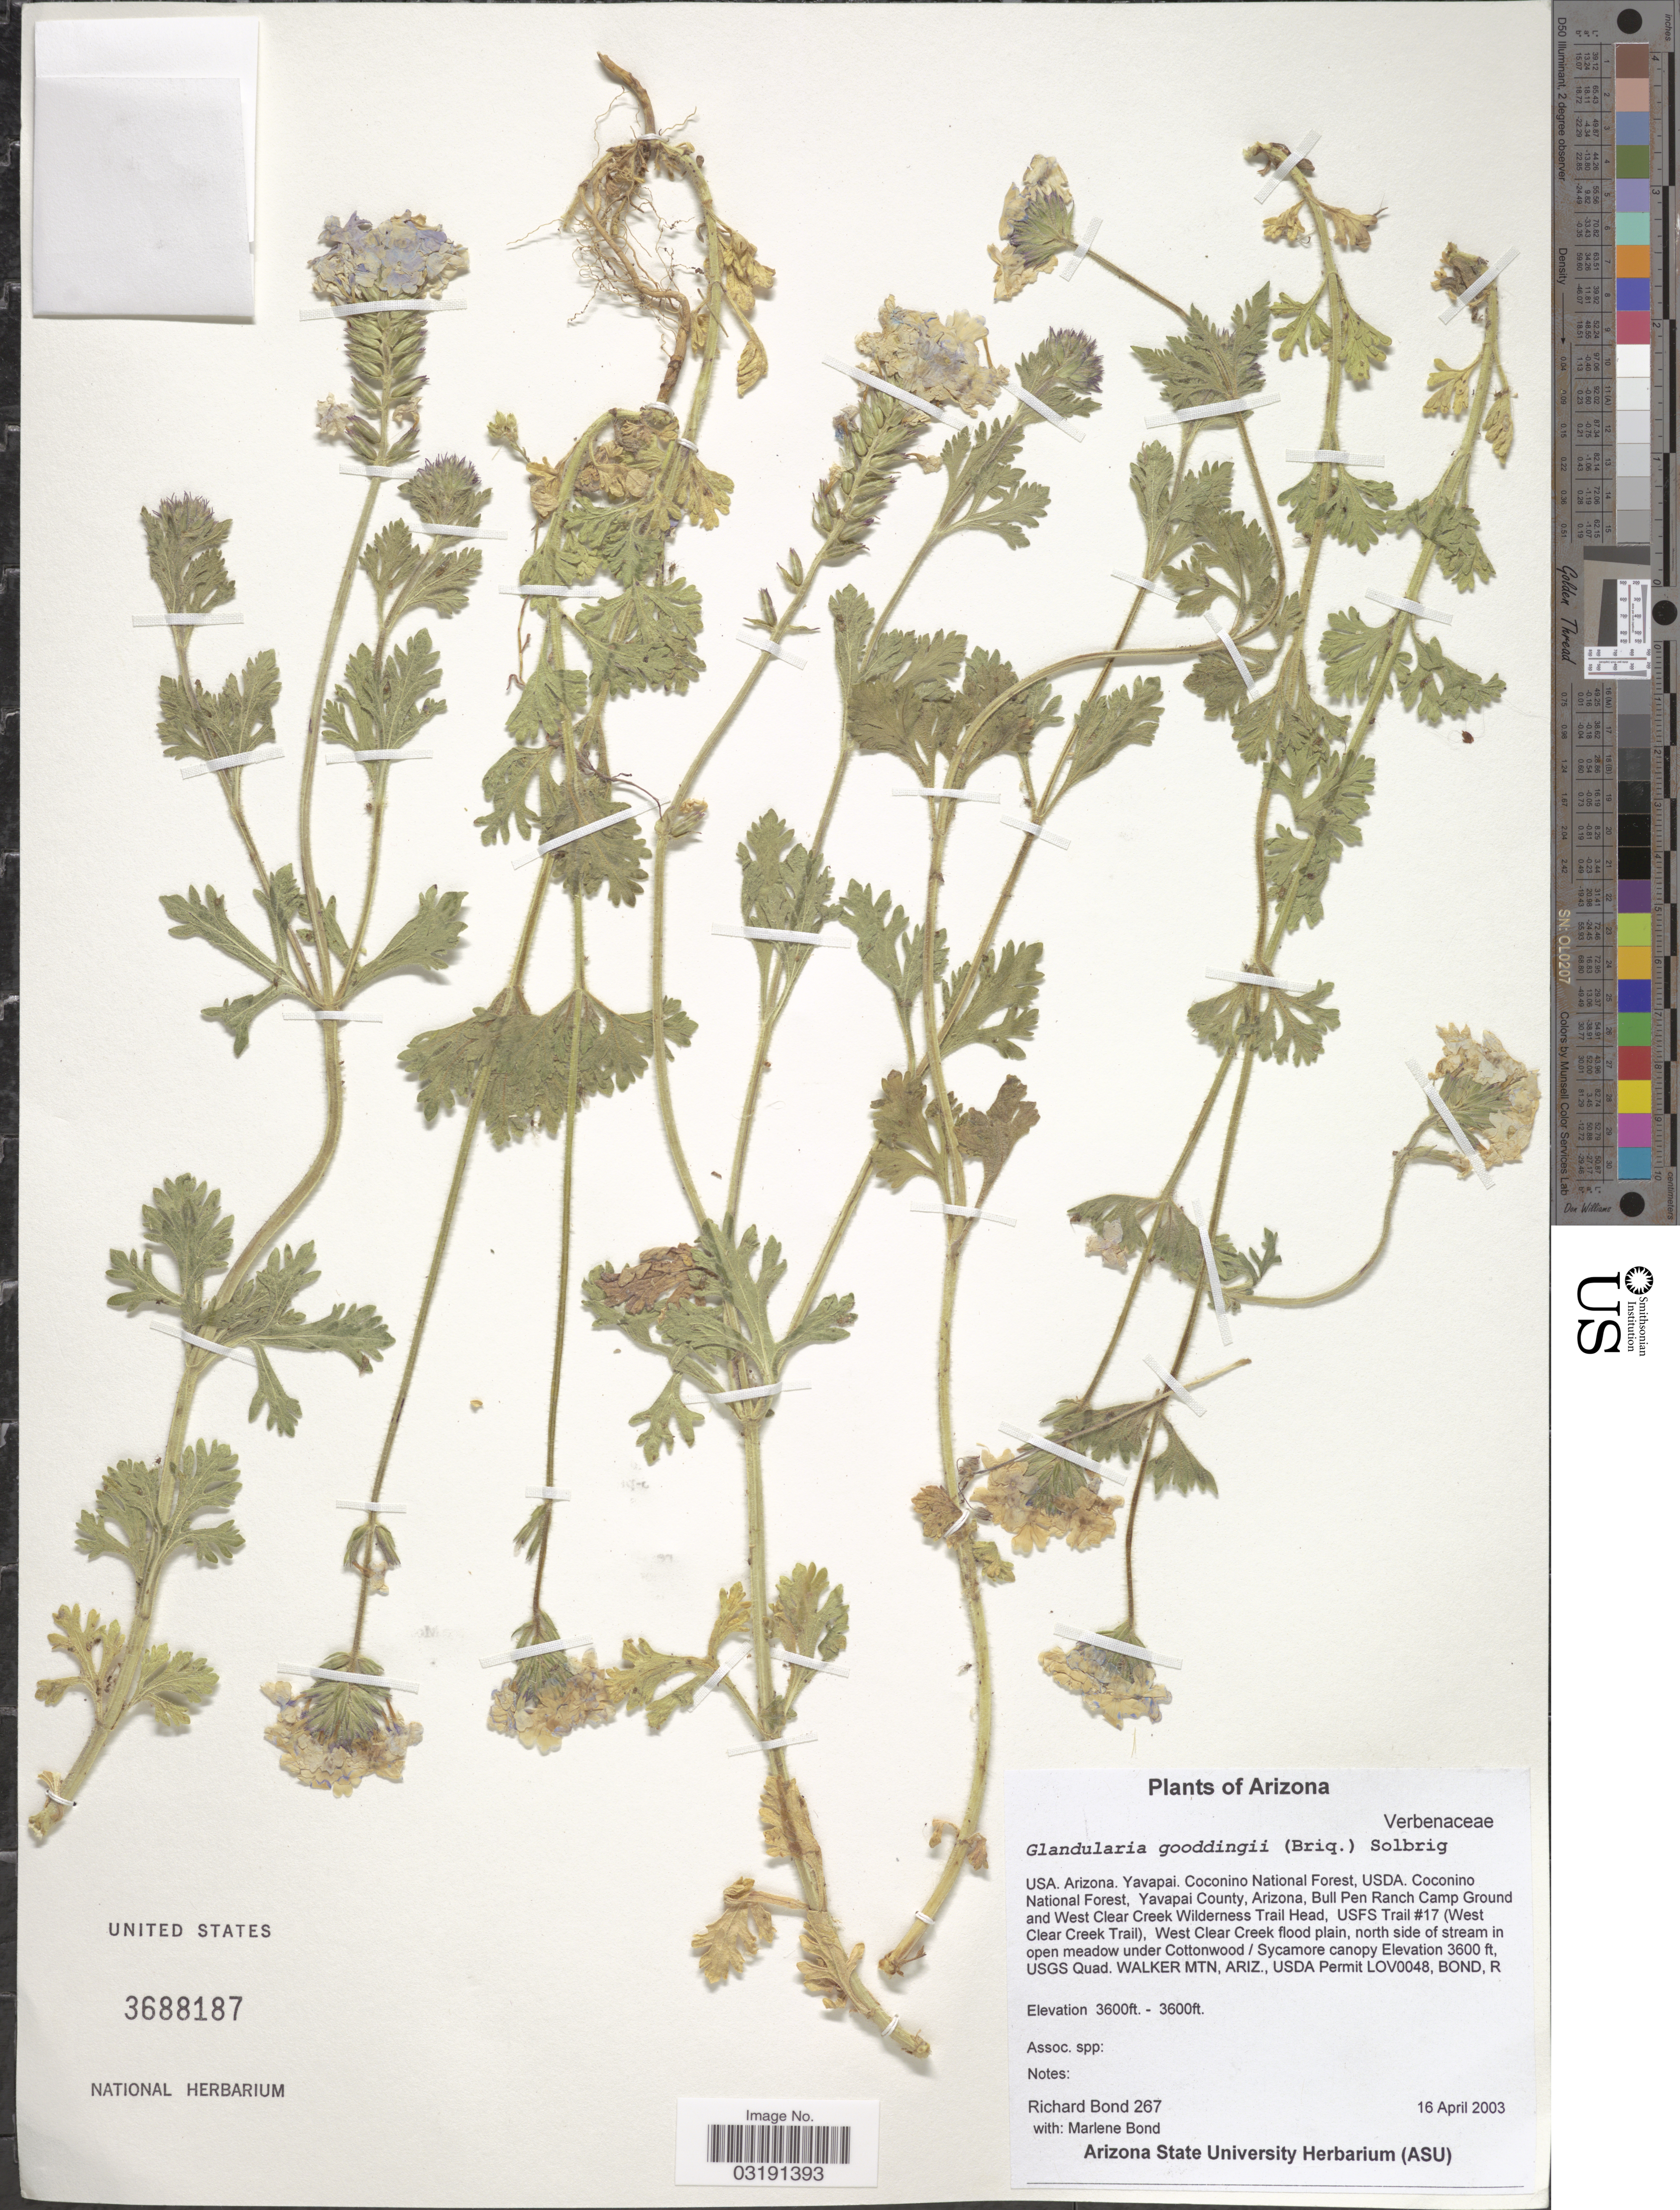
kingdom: Plantae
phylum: Tracheophyta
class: Magnoliopsida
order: Lamiales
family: Verbenaceae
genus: Verbena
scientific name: Verbena gooddingii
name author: Briq.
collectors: R. Bond & M. Bond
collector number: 267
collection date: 2003-04-16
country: United States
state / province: Arizona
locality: USA. Yavapai. Coconino National Forest, USDA. Coconino National Forest, Yavapai County, Arizona, Bull Pen Ranch Camp Ground and West Clear Creek Wilderness Trail Head, USFS Trail #17 (West Clear Creek Trail), West Clear Creek flood plain, north side of stream. USGS Quad. Walker Mtn, Ariz., USDA Permit LOV0048, Bond, R. [unsure placement]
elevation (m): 1097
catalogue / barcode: US 3688187